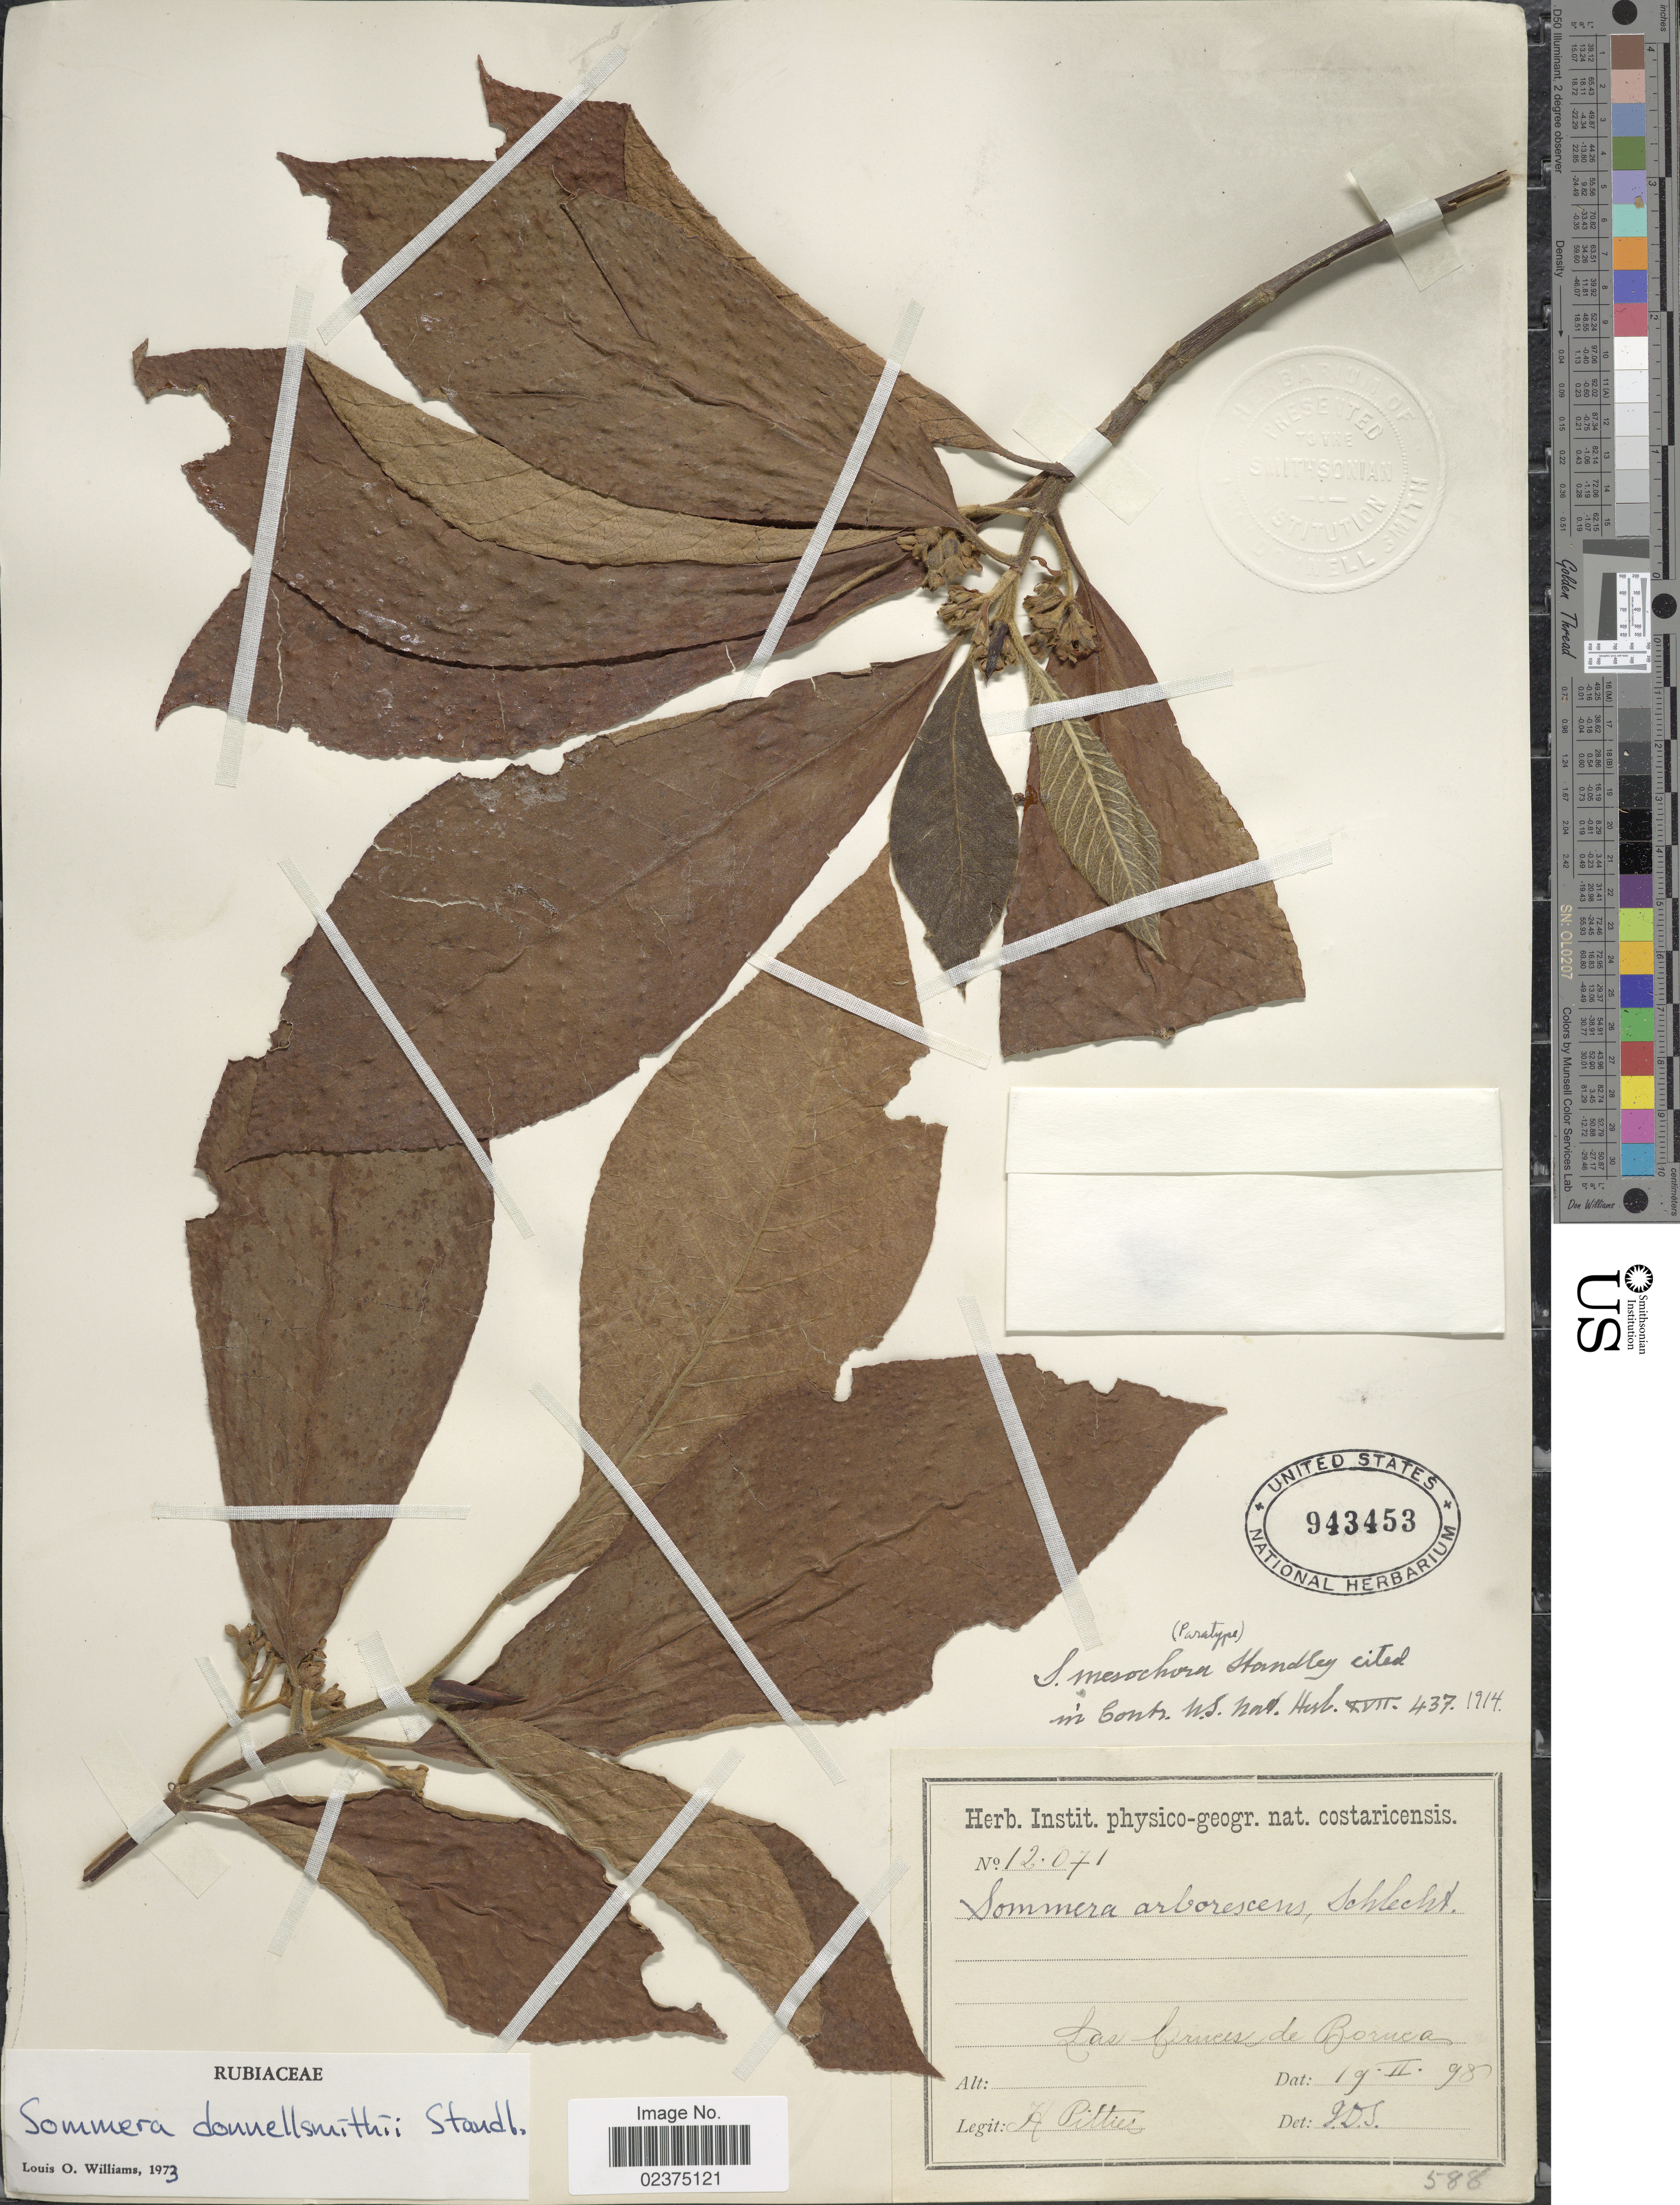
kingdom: Plantae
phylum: Tracheophyta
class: Magnoliopsida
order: Gentianales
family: Rubiaceae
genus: Sommera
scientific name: Sommera donnell-smithii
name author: Standl.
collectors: H. F. Pittier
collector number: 12071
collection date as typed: Transcribed d/m/y: 19/2/98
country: Costa Rica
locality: Las Cruces de Boruca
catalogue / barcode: US 943453